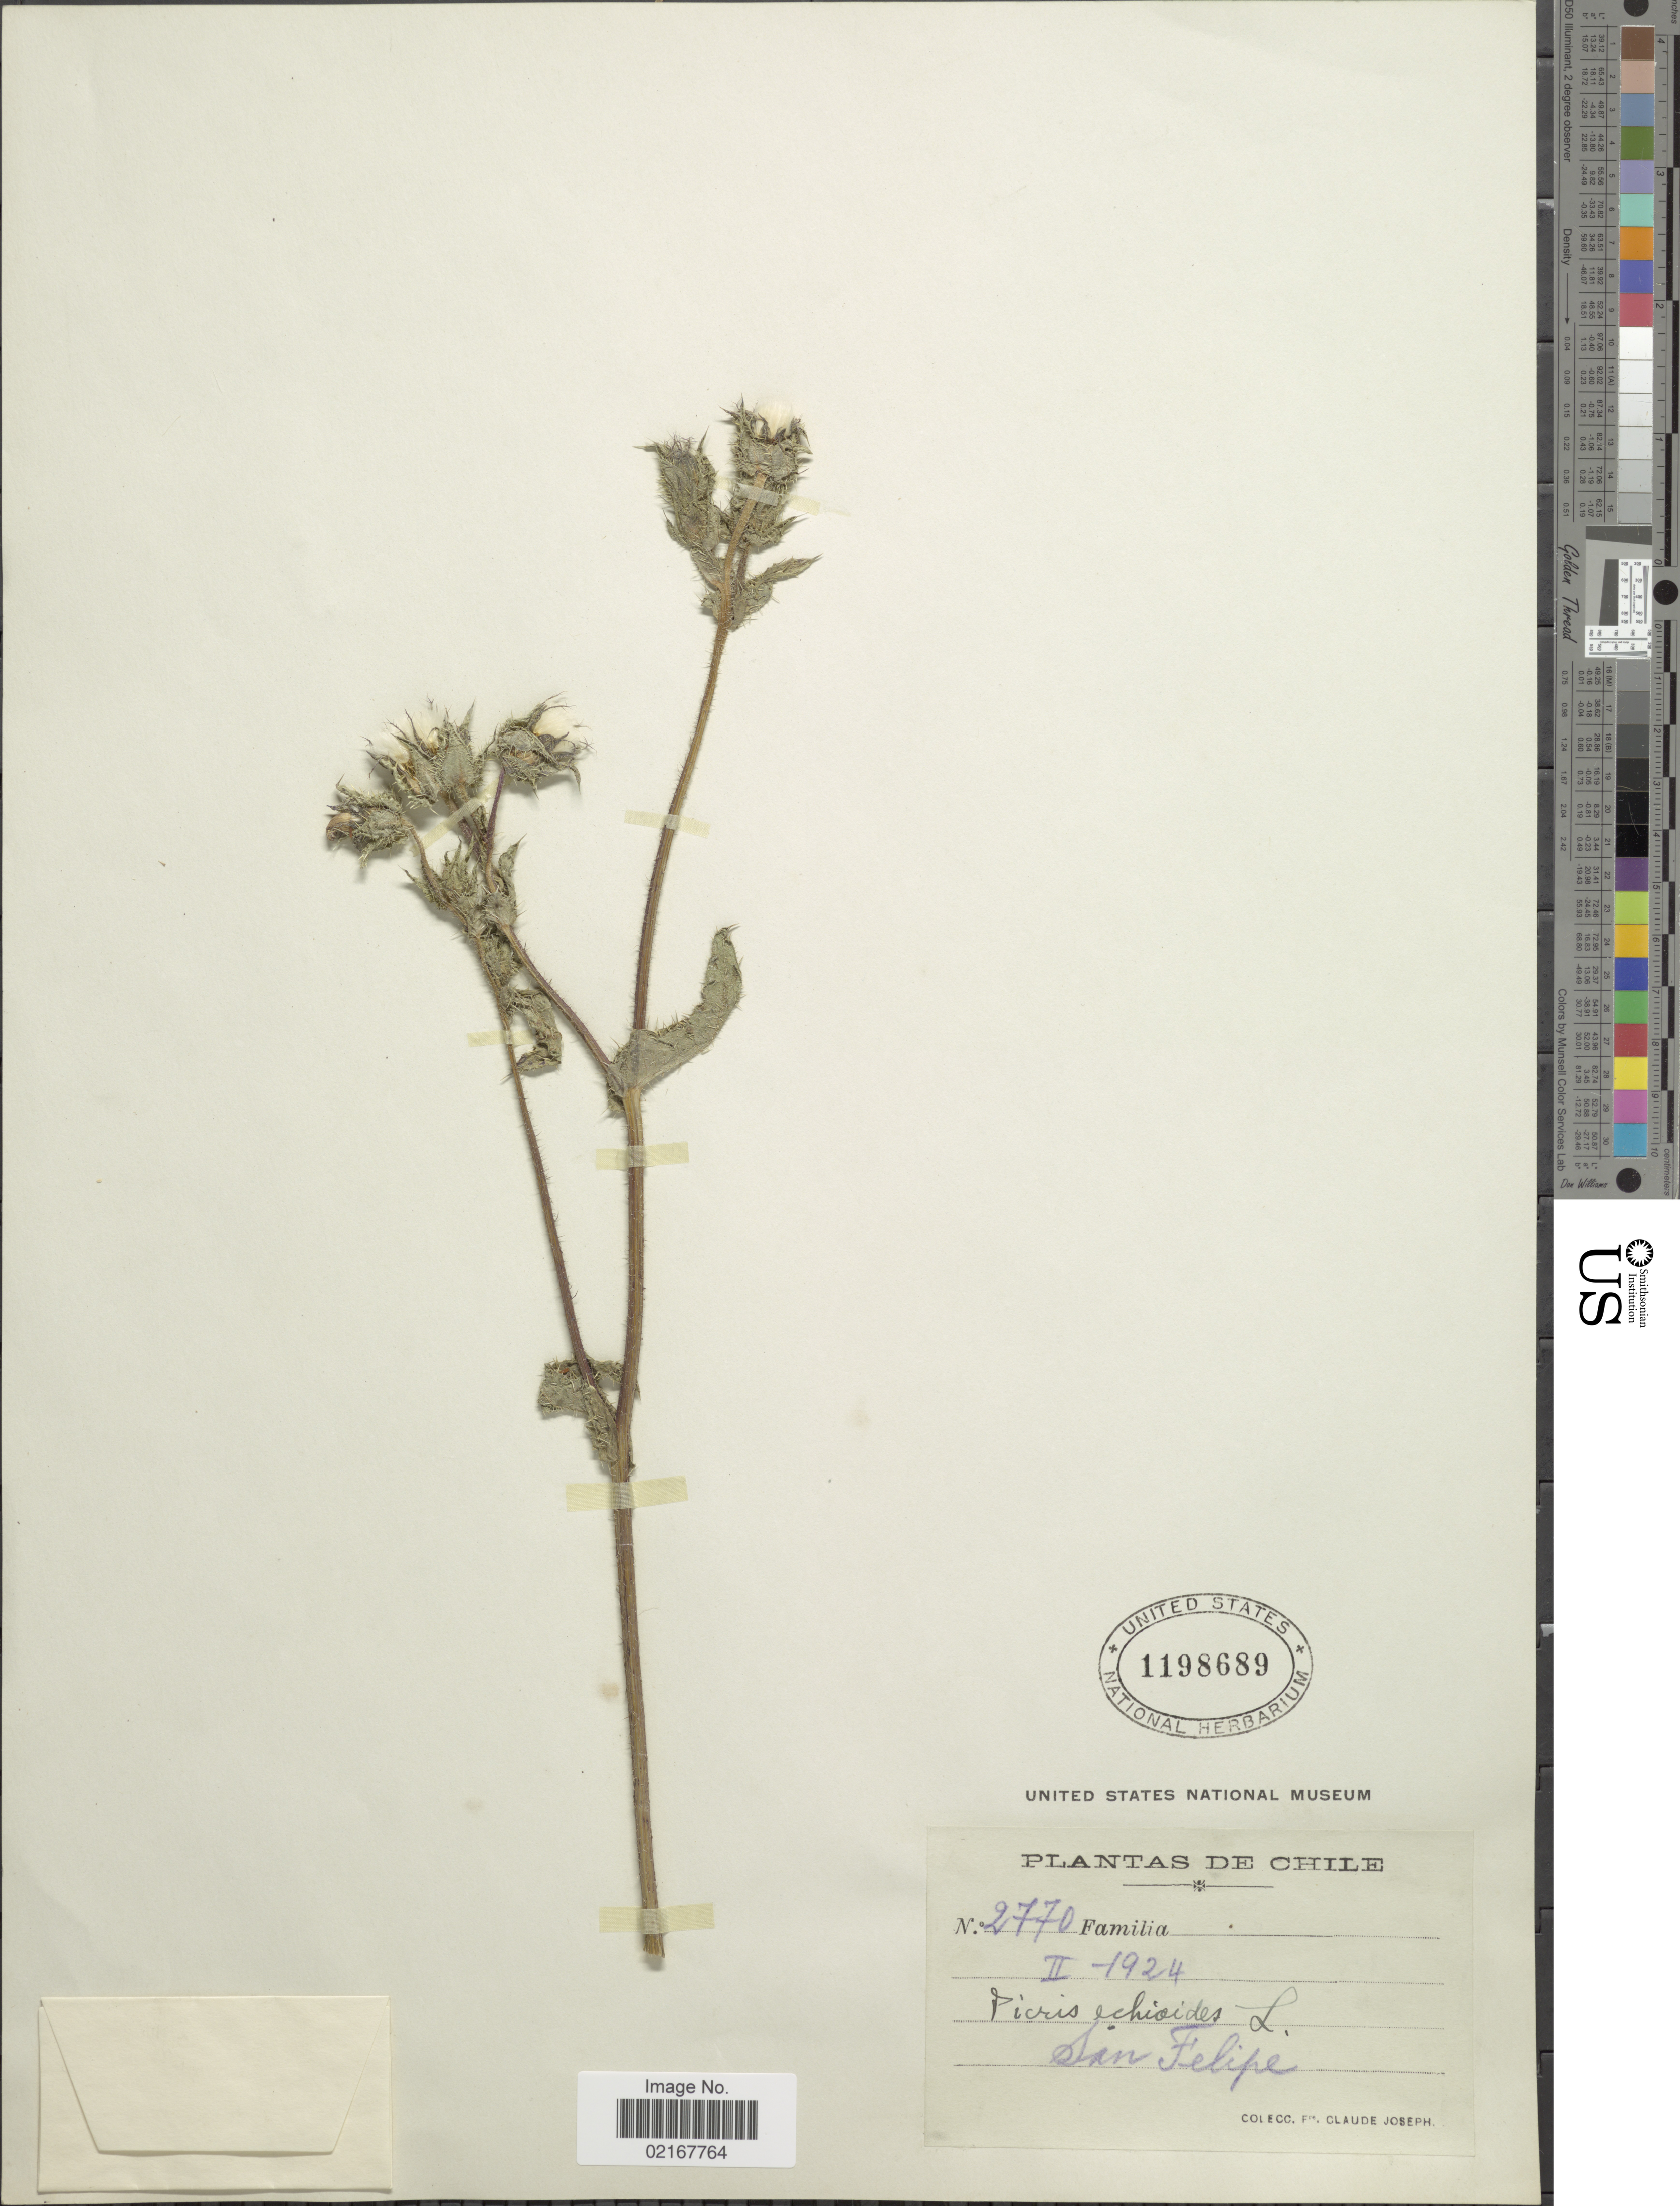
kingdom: Plantae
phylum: Tracheophyta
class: Magnoliopsida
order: Asterales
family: Asteraceae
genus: Helminthotheca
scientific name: Helminthotheca echioides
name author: (L.) Holub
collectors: Bro. Claude-Joseph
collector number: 2770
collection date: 1924-02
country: Chile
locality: San Felipe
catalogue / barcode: US 1198689